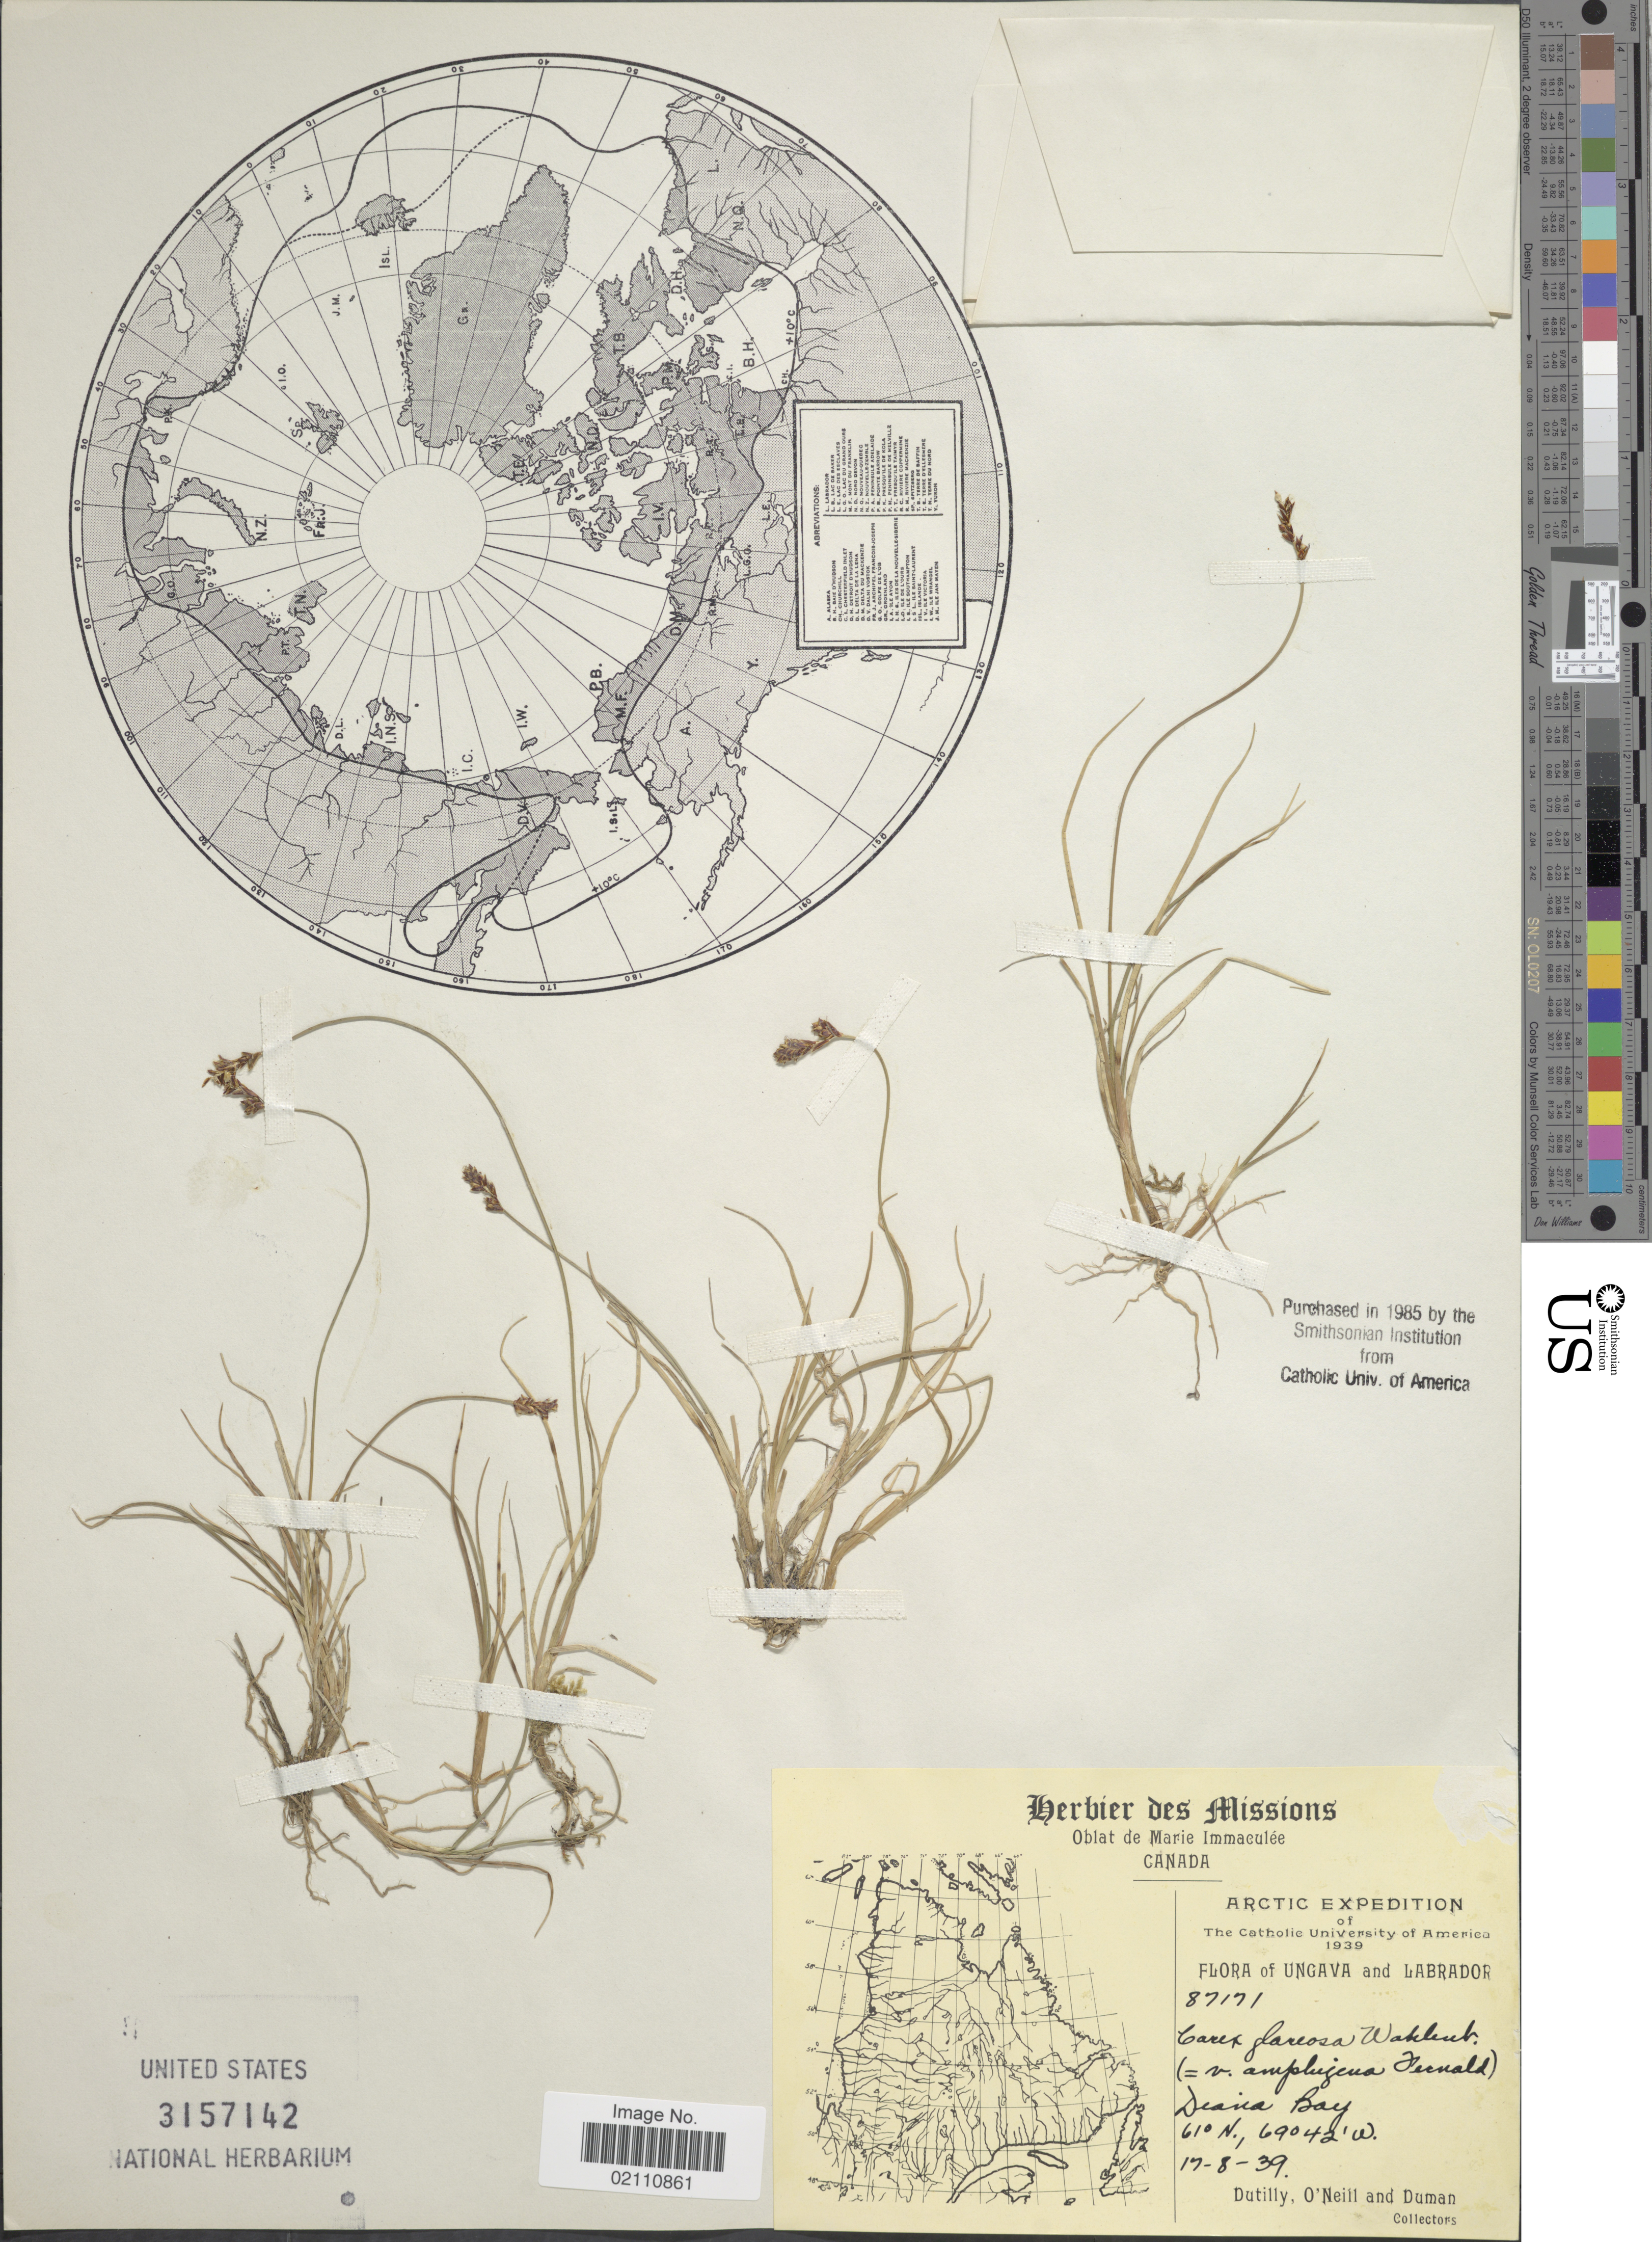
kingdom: Plantae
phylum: Tracheophyta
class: Liliopsida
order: Poales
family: Cyperaceae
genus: Carex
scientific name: Carex glareosa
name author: Schkuhr ex Wahlenb.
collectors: -. Dutilly, O' Neill & -. Duman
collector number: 87171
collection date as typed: Transcribed d/m/y: 17/8/39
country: Canada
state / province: Quebec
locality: Oblat de Marie Immaculee, Canada, Ungava and Labrador, Diana Bay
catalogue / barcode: US 3157142